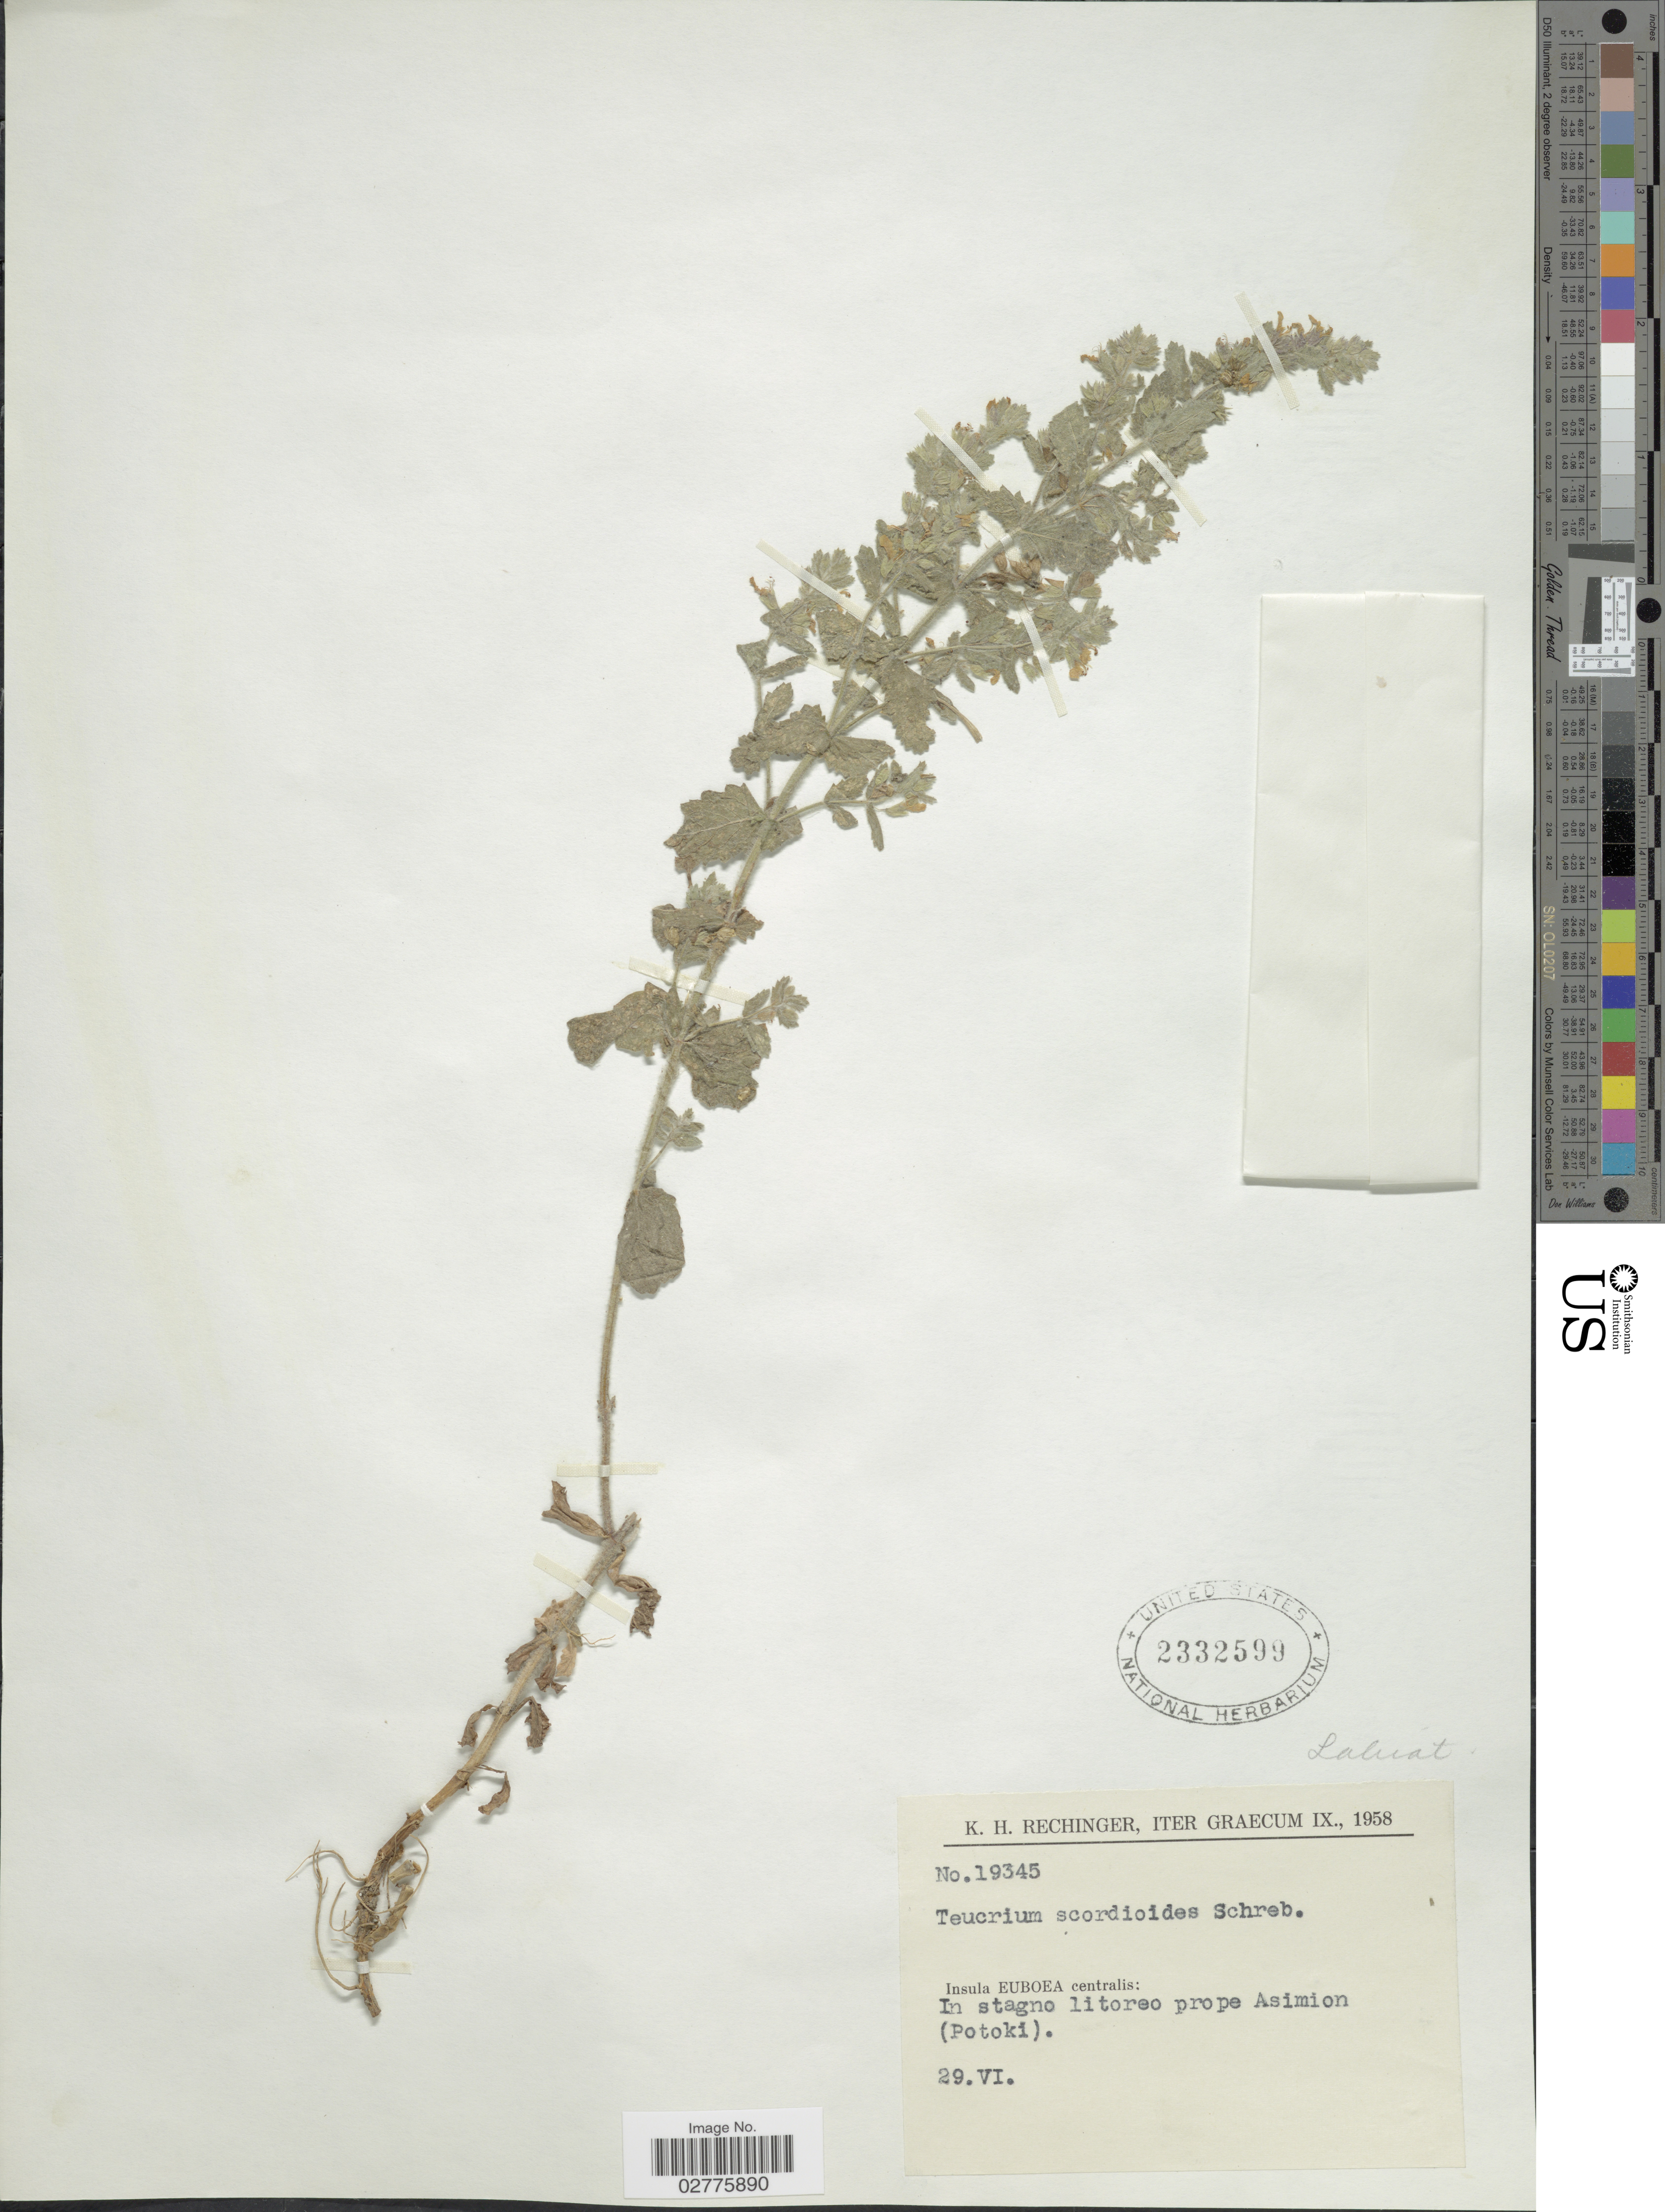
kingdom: Plantae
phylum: Tracheophyta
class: Magnoliopsida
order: Lamiales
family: Lamiaceae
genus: Teucrium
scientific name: Teucrium scordioides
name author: Schreb.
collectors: K. H. Rechinger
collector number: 19345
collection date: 1958-06-29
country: Greece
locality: Graecum. Insula EUBOEA centralis: In stagno litoreo prope Asimion (Potoki).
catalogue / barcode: US 2332599